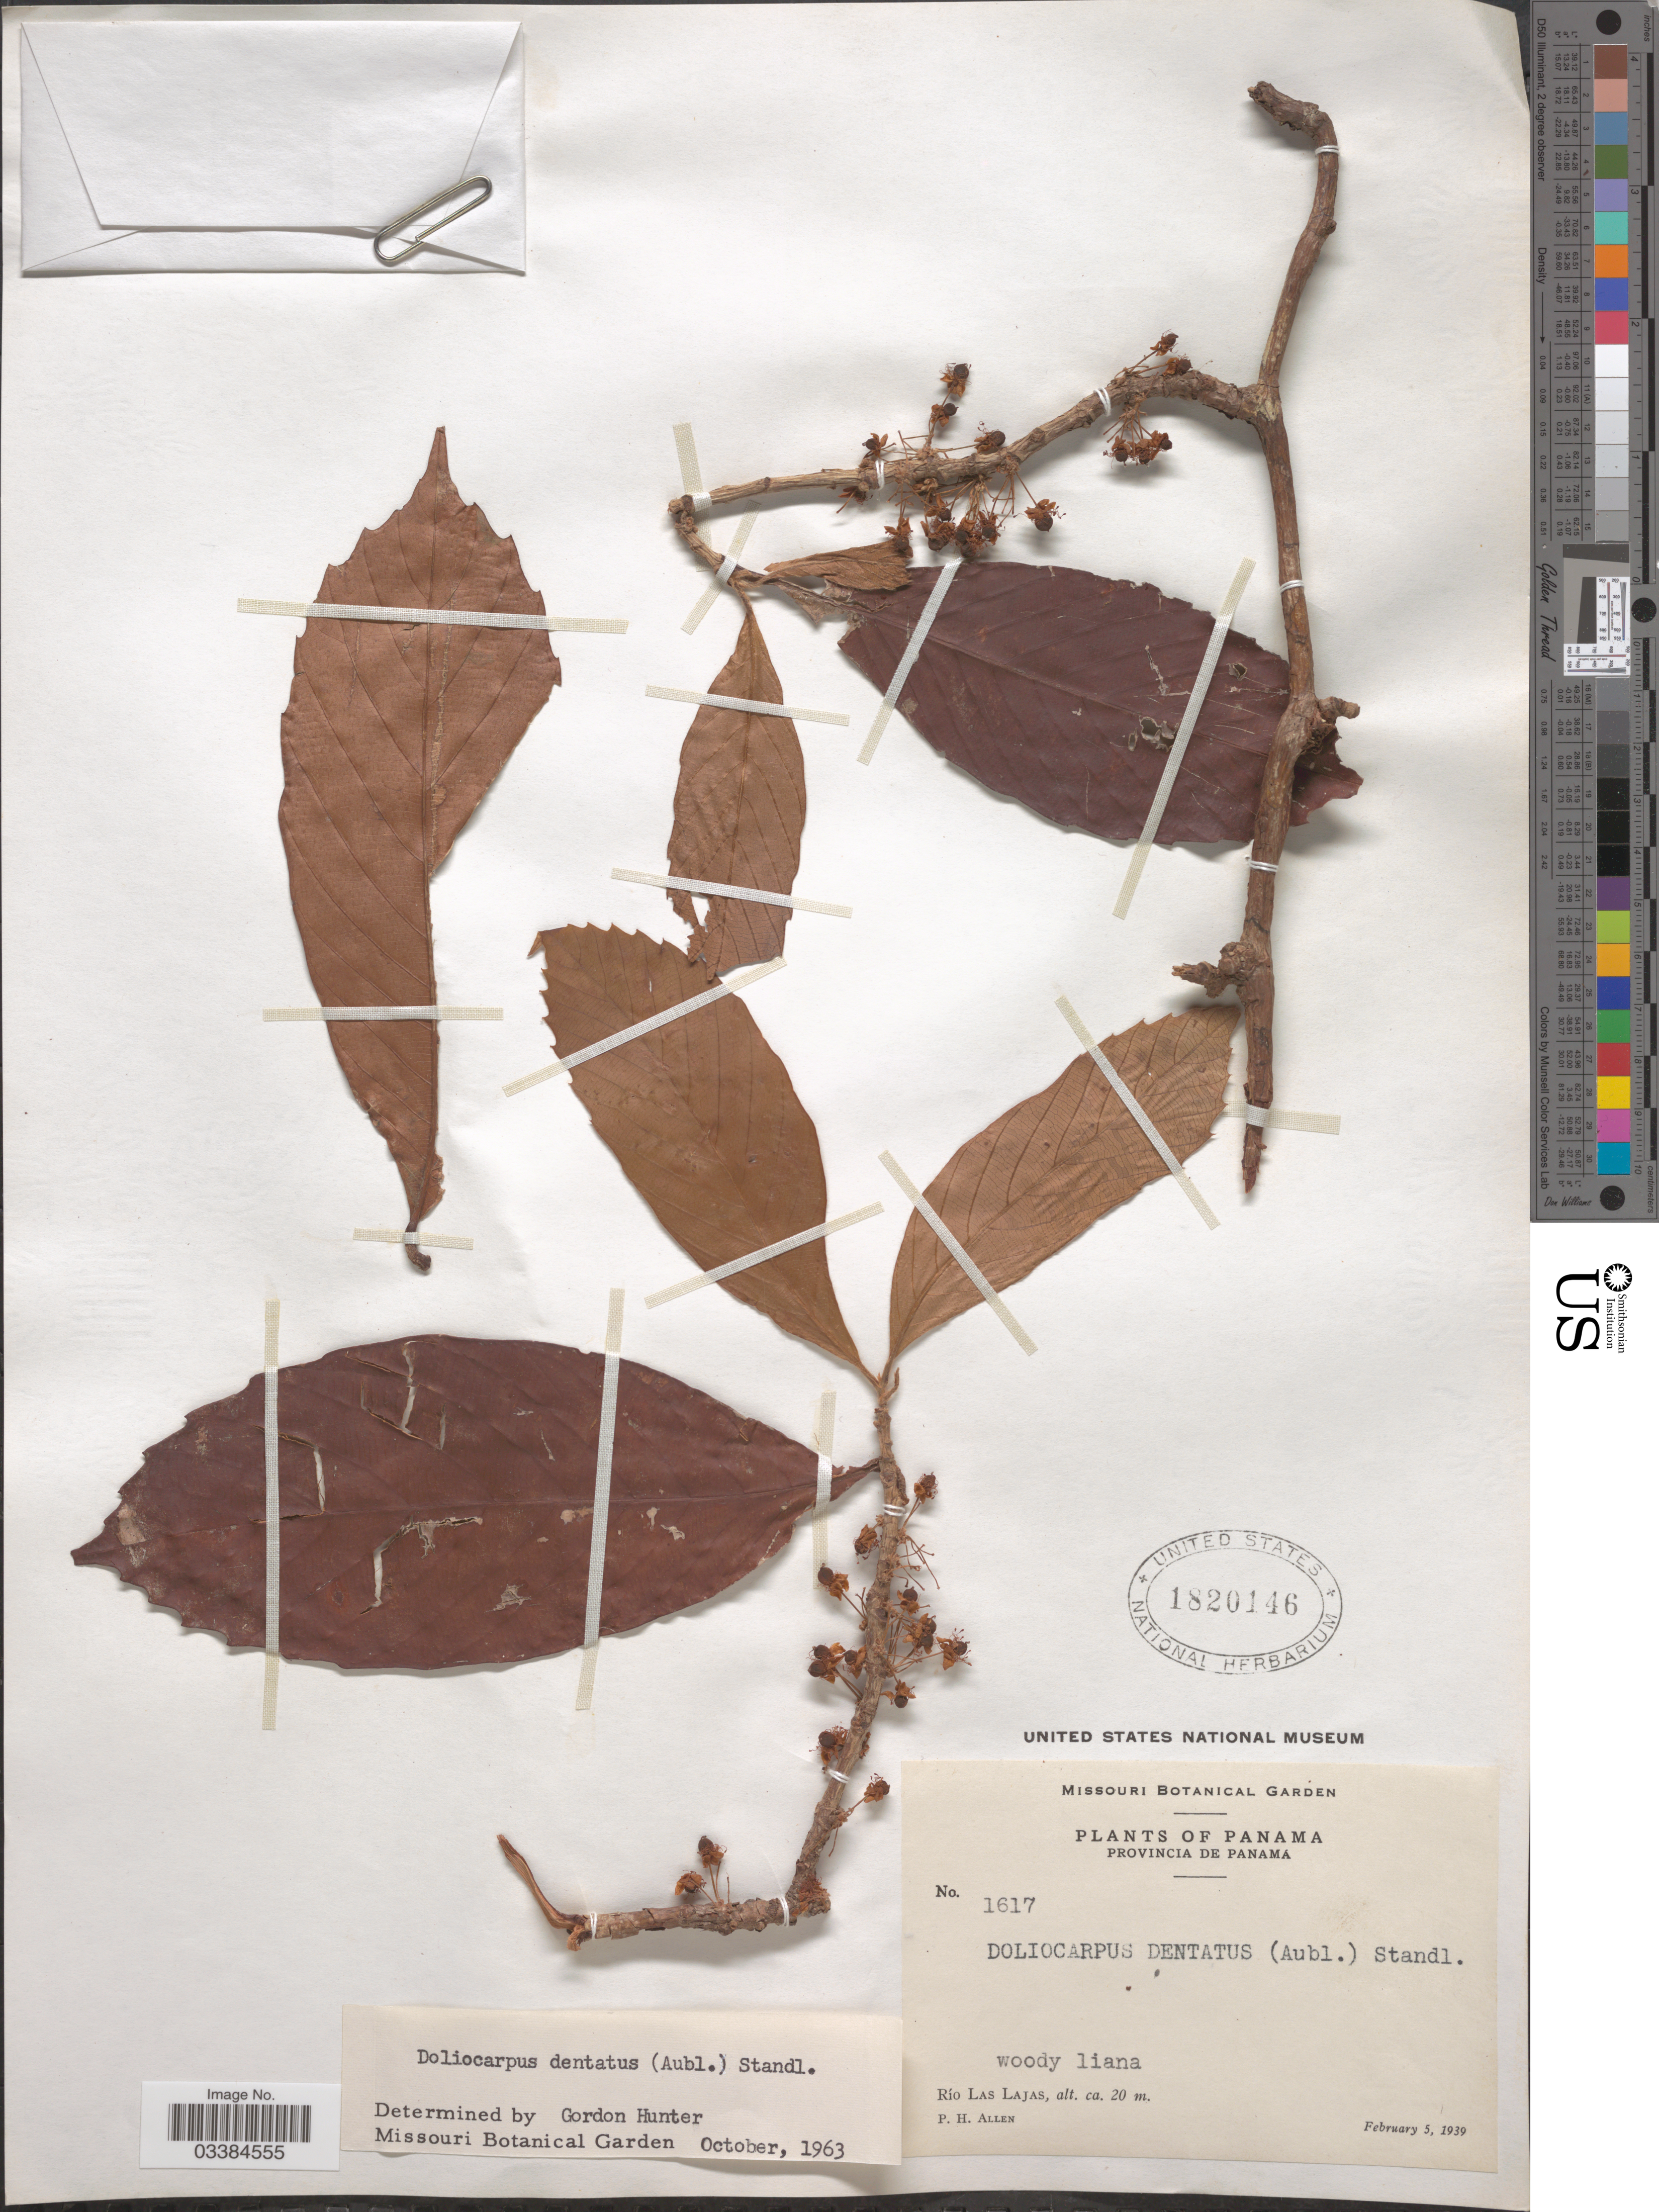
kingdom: Plantae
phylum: Tracheophyta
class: Magnoliopsida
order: Dilleniales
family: Dilleniaceae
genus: Doliocarpus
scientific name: Doliocarpus dentatus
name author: (Aubl.) Standl.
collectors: P. H. Allen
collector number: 1617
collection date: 1939-02-05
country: Panama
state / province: Panamá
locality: Ríos Las Lajas.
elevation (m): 20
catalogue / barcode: US 1820146